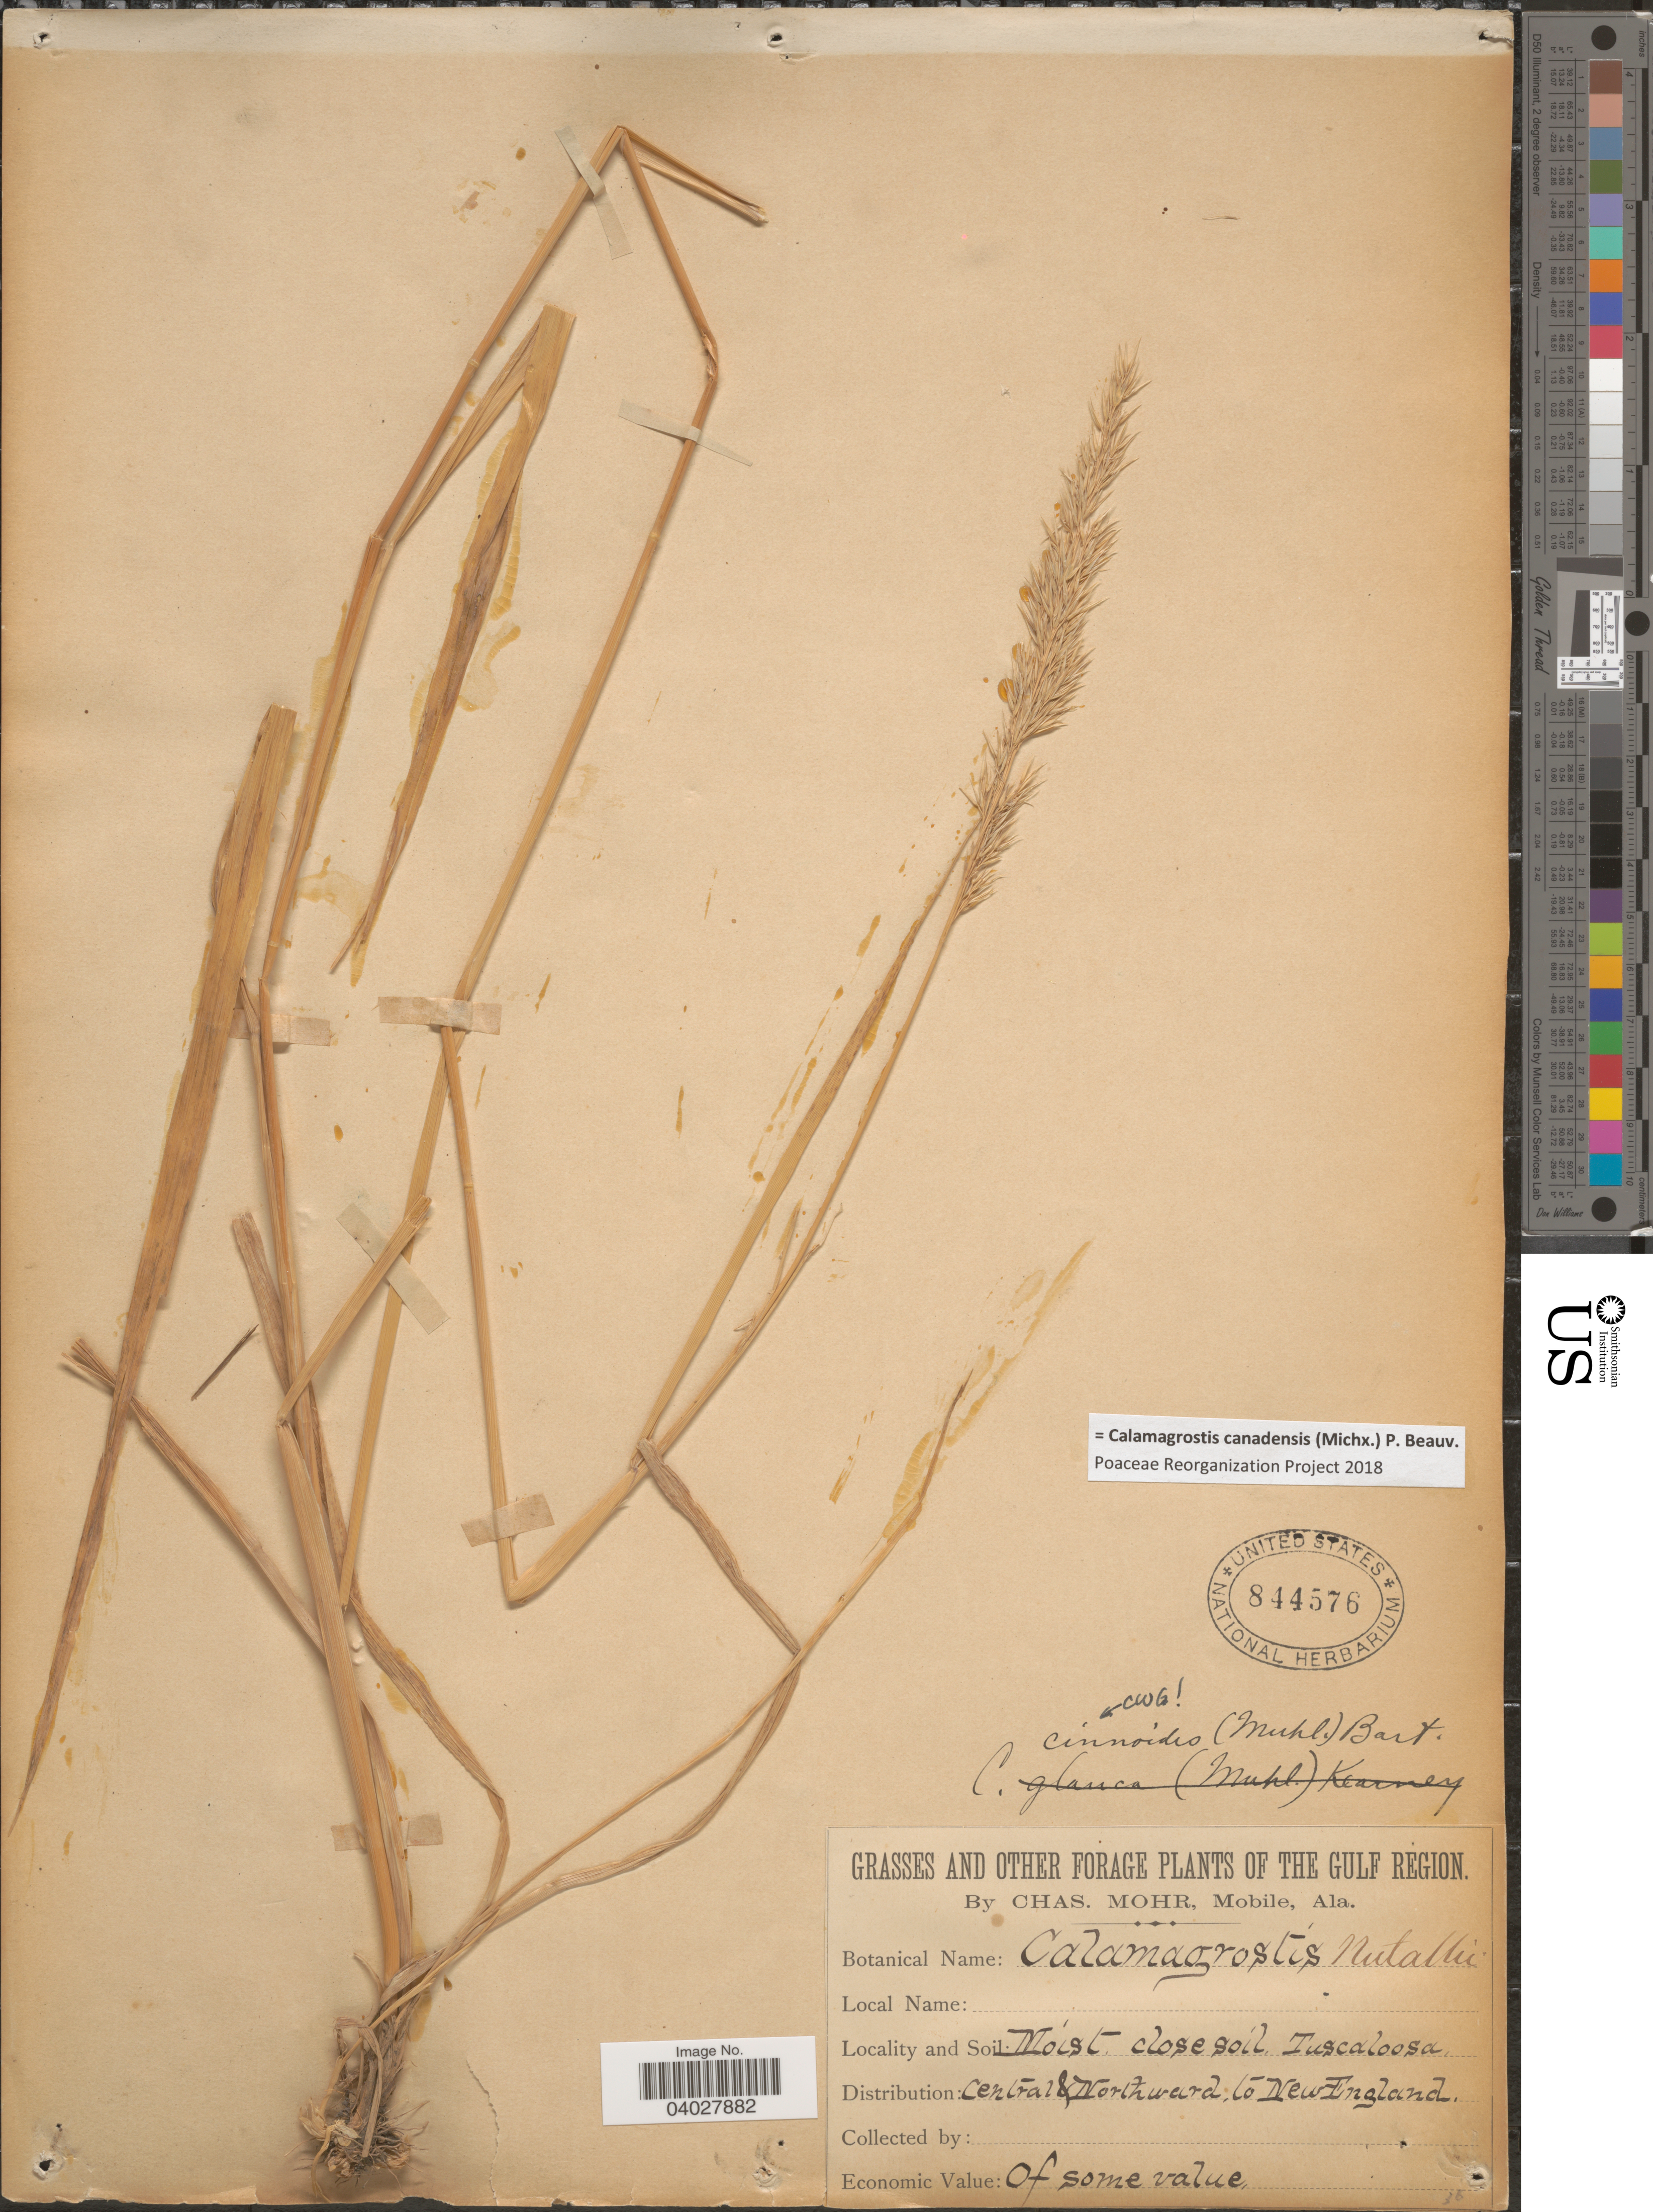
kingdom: Plantae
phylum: Tracheophyta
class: Liliopsida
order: Poales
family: Poaceae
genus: Calamagrostis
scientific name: Calamagrostis canadensis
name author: (Michx.) P. Beauv.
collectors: Mohr, C. T. (herbarium)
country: United States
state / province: Alabama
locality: The Gulf Region. Moist close soil. Tuscaloosa.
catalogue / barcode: US 844576